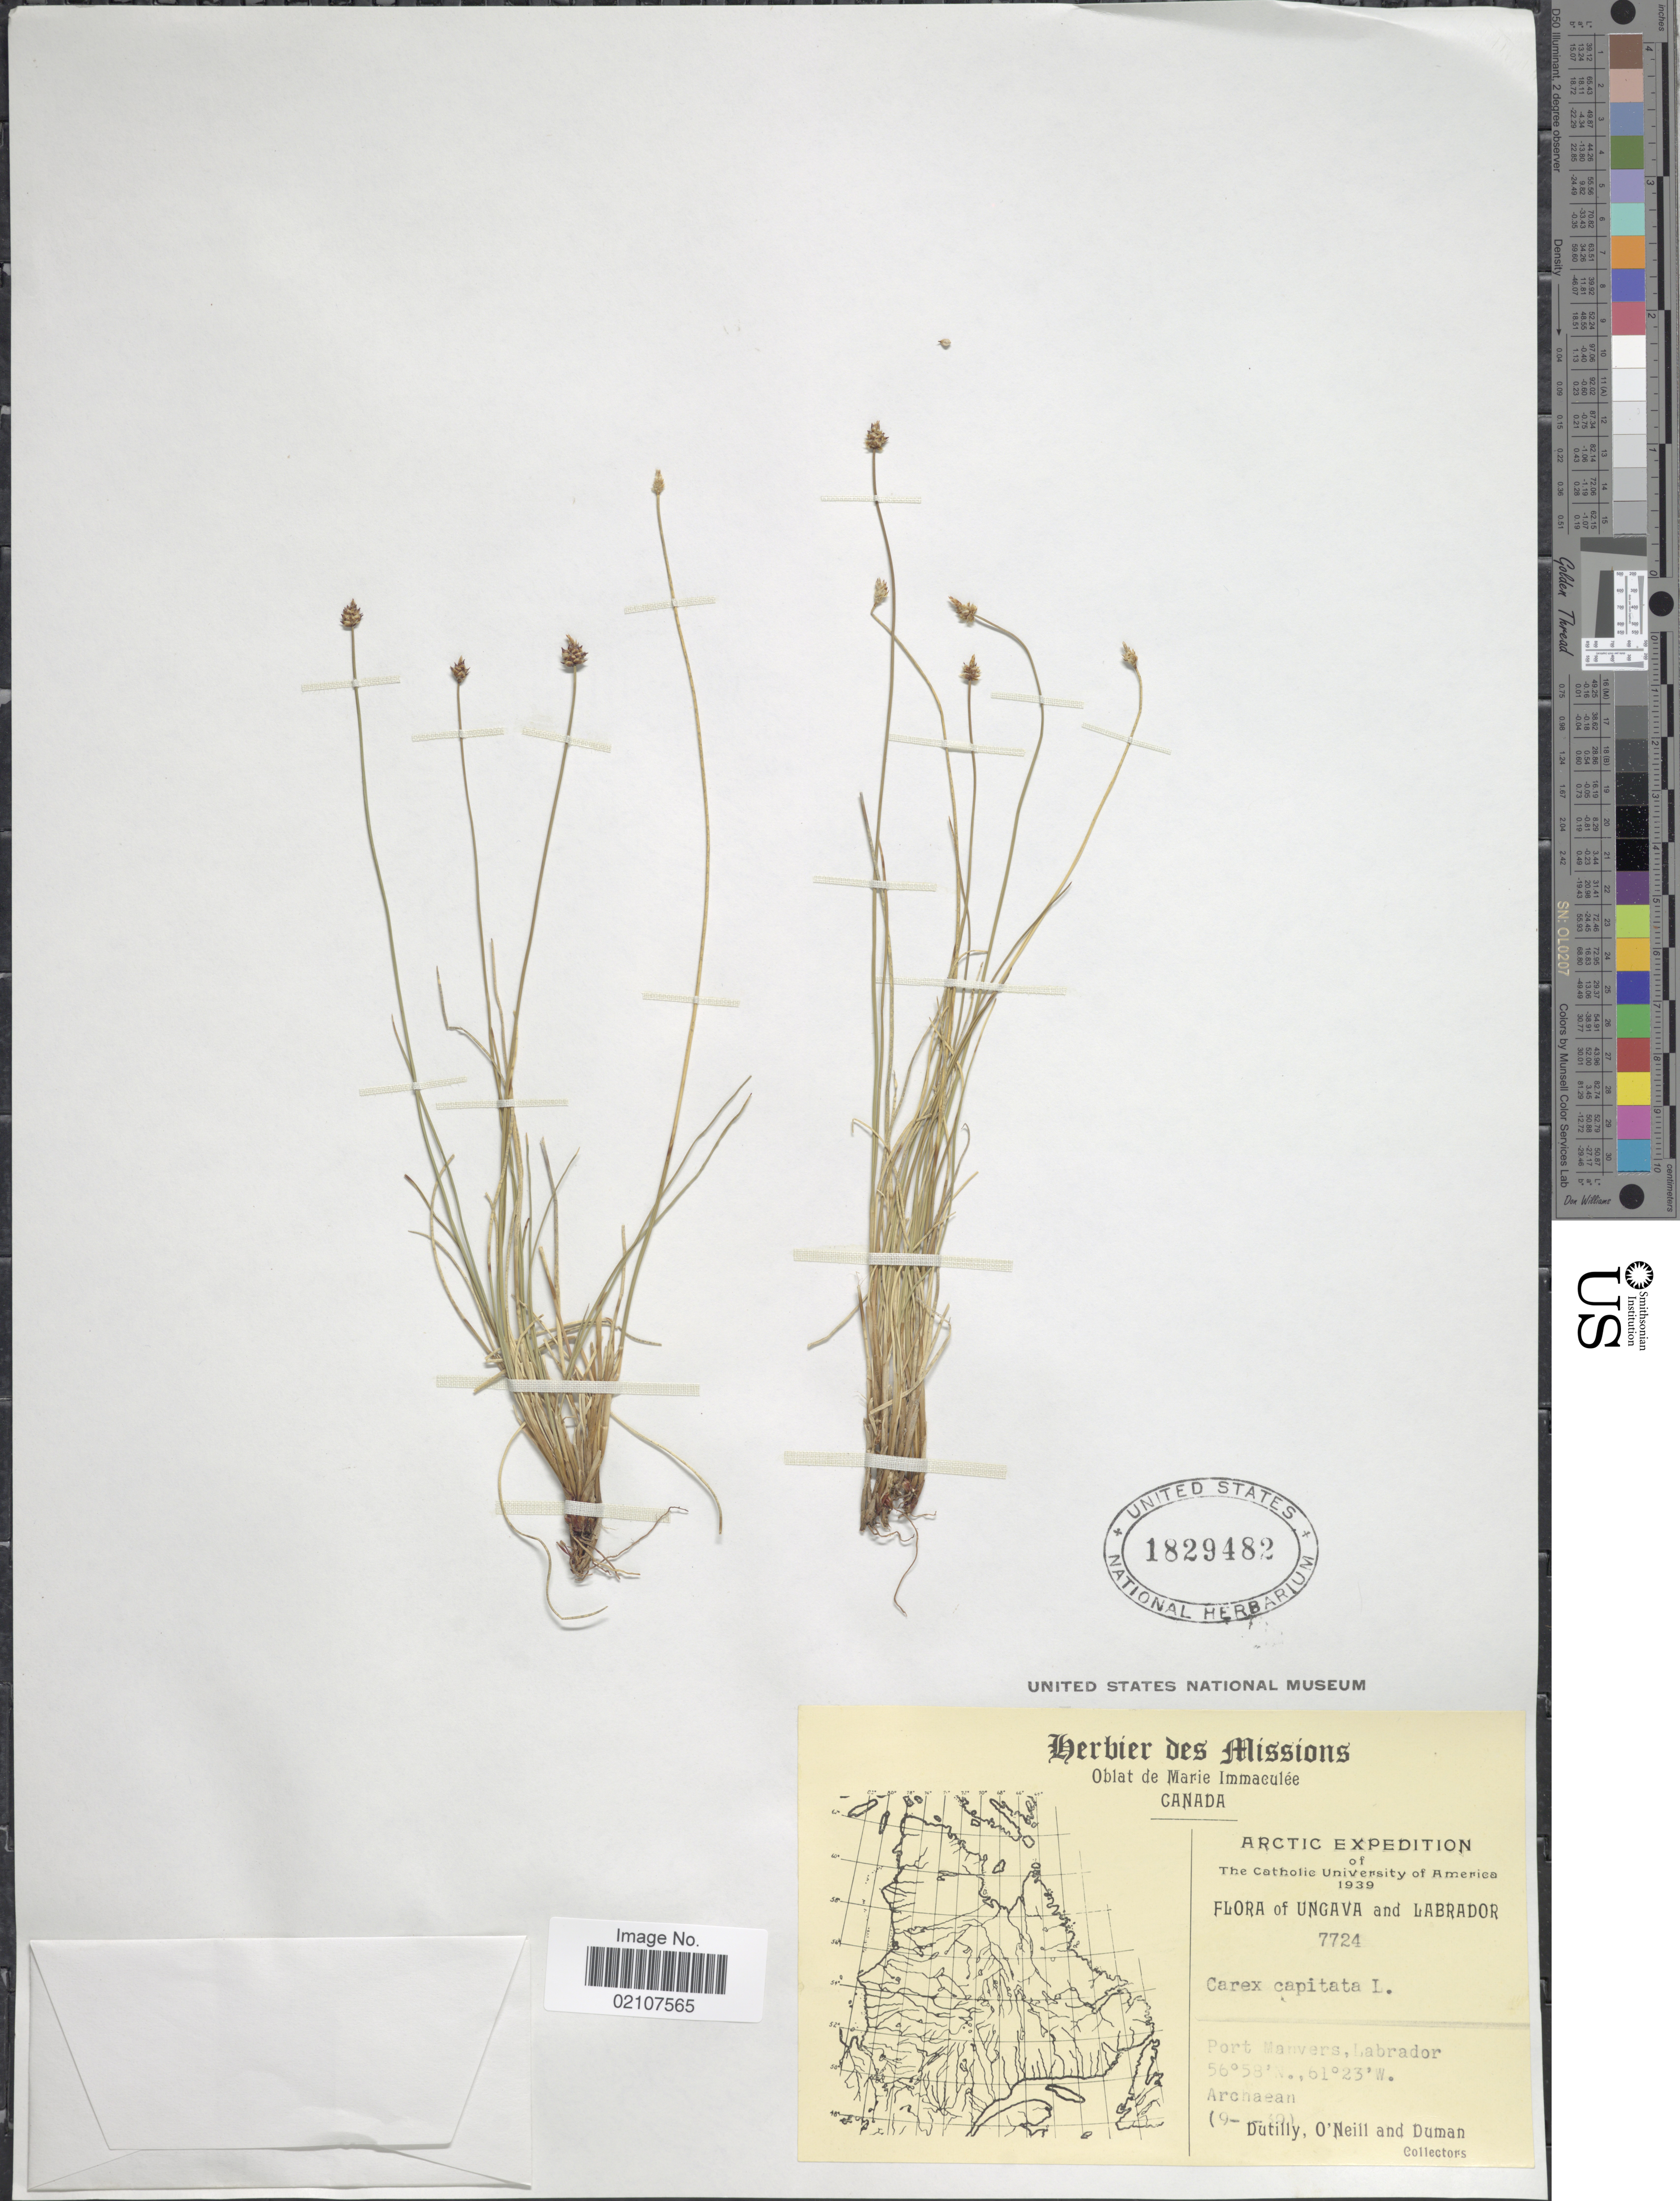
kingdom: Plantae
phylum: Tracheophyta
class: Liliopsida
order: Poales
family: Cyperaceae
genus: Carex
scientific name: Carex capitata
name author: L.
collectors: -. Dutilly, -. O'Neill & -. Duman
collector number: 7724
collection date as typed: Transcribed d/m/y: 9//39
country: Canada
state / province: Newfoundland and Labrador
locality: Arctic, Ungava and Labrador, Port Manvers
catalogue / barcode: US 1829482